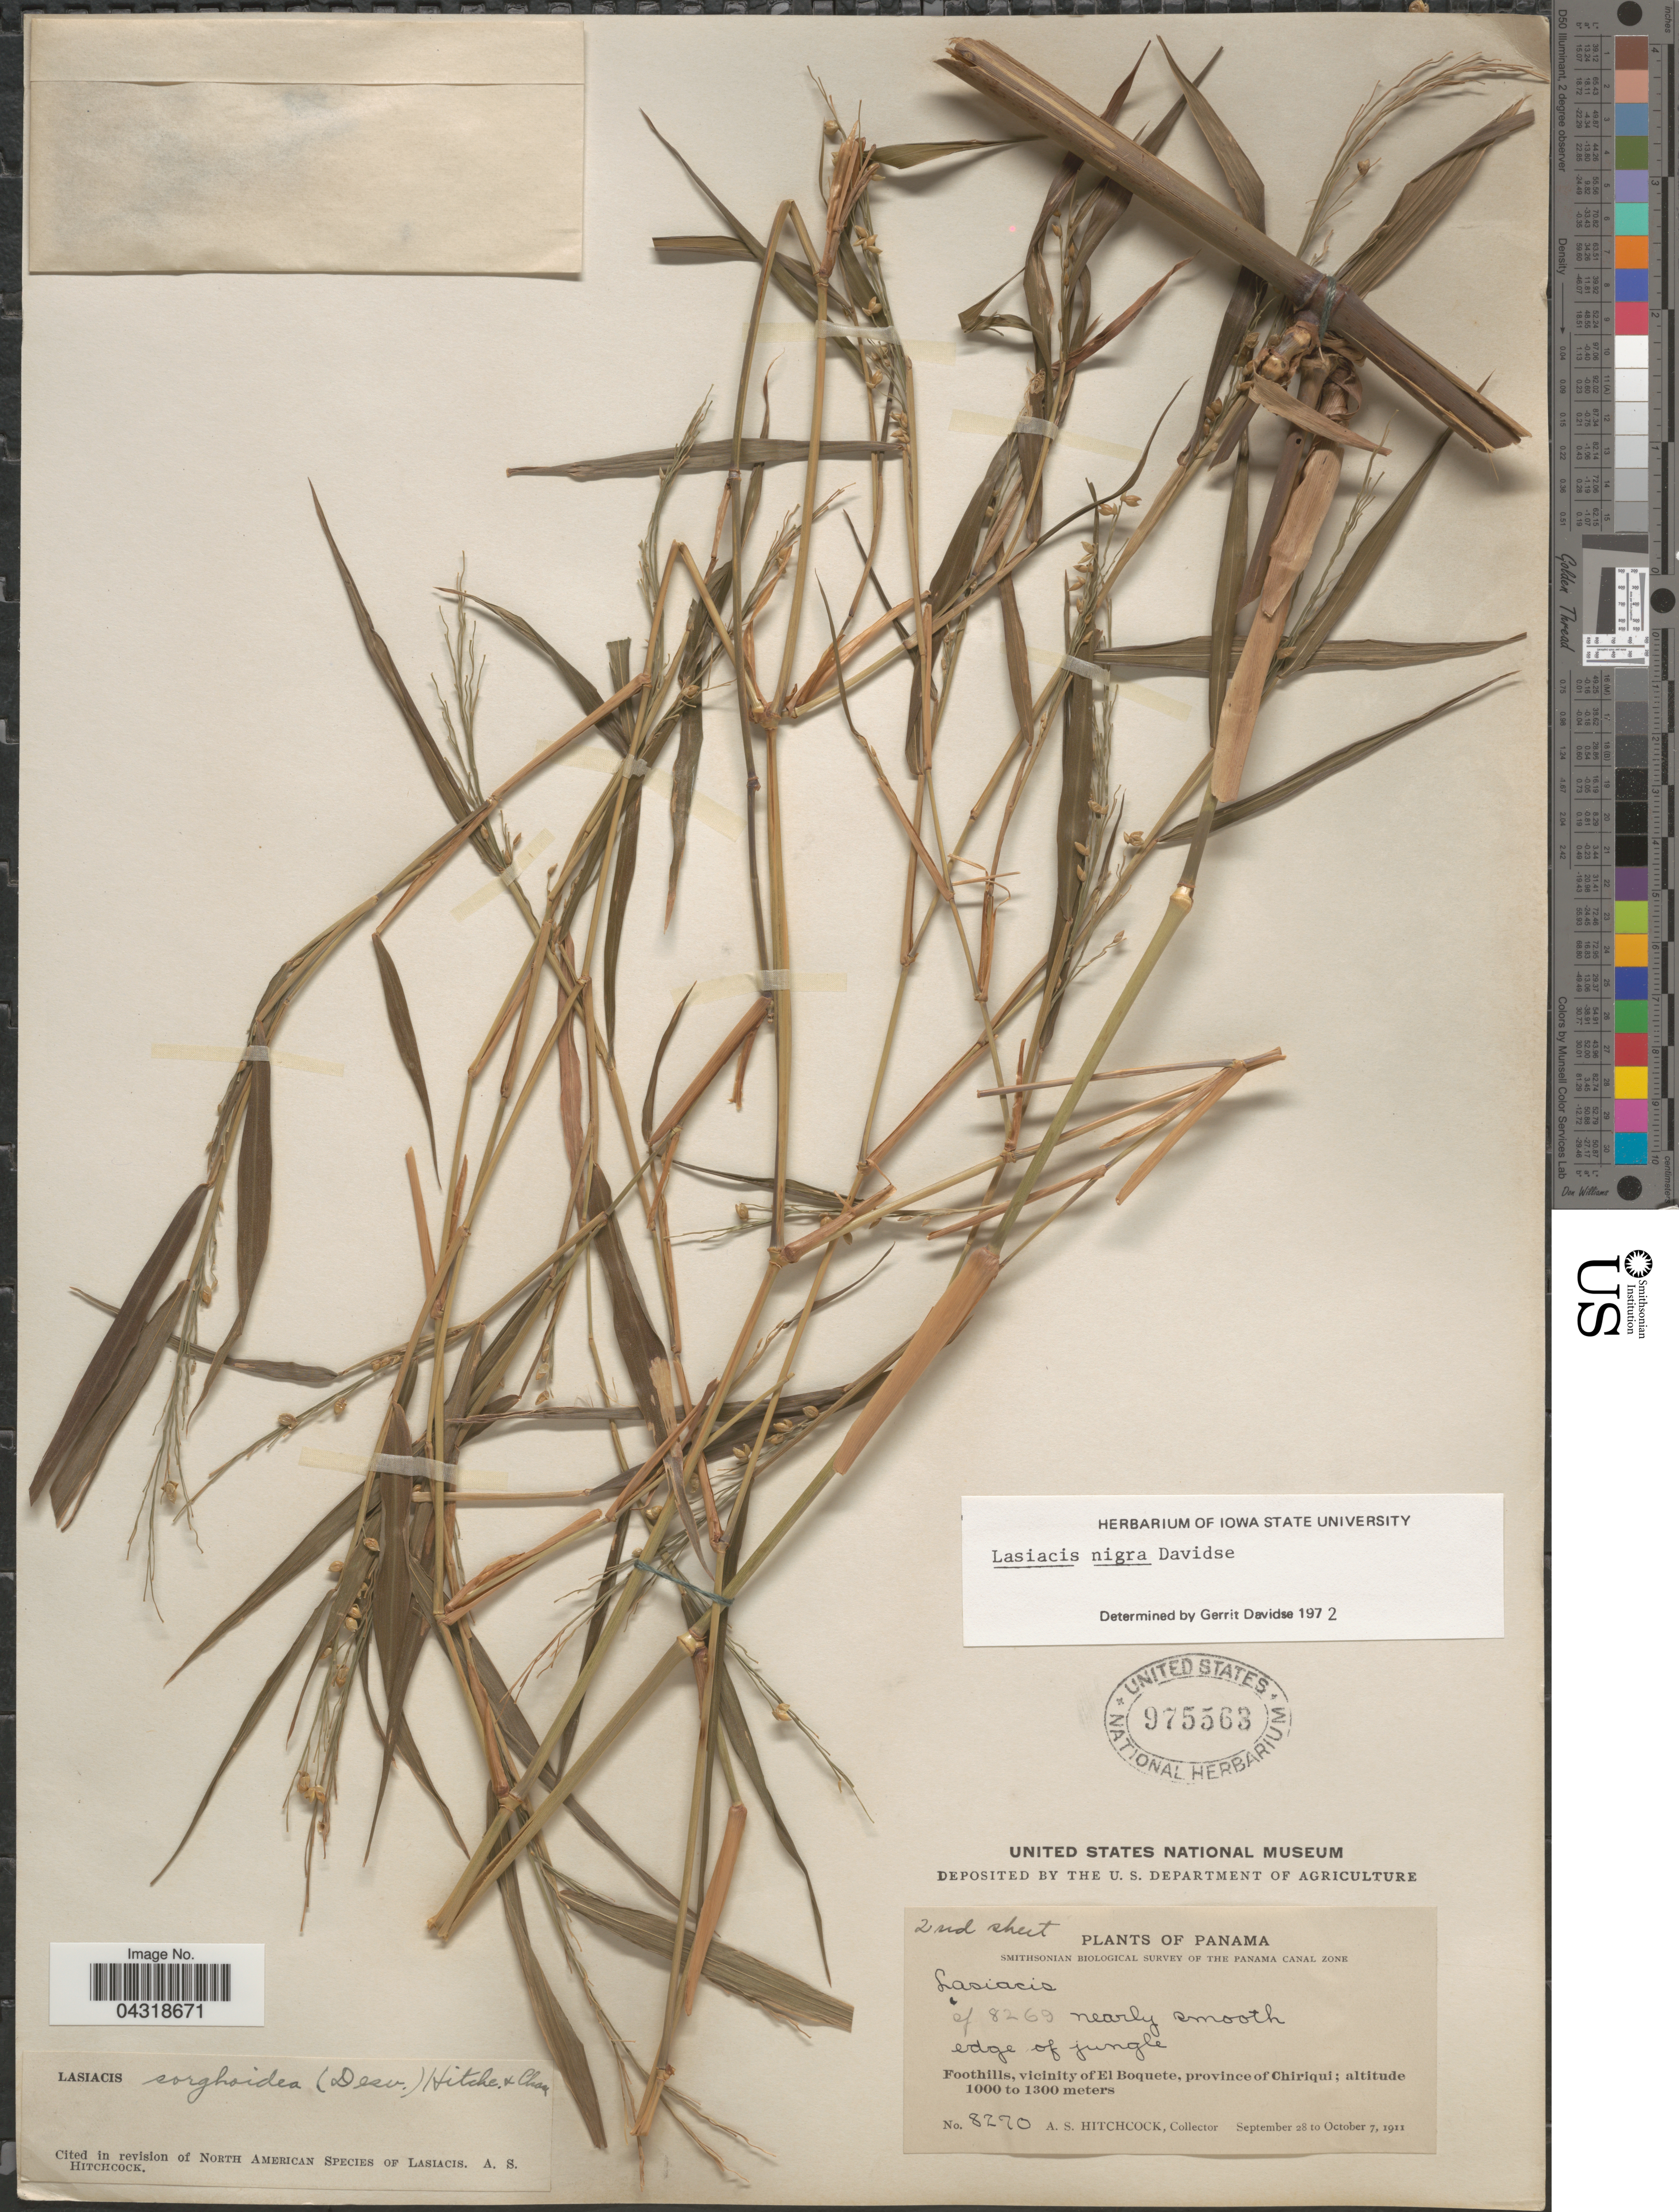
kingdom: Plantae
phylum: Tracheophyta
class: Liliopsida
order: Poales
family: Poaceae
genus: Lasiacis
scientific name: Lasiacis nigra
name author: Davidse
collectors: A. S. Hitchcock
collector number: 8270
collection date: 1911-09-28/1911-10-07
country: Panama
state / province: Chiriqui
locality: Smithsonian Biological Survey of the Panama Canal Zone. Foothills, vicinity of El Boquete.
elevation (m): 1000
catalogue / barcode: US 975563